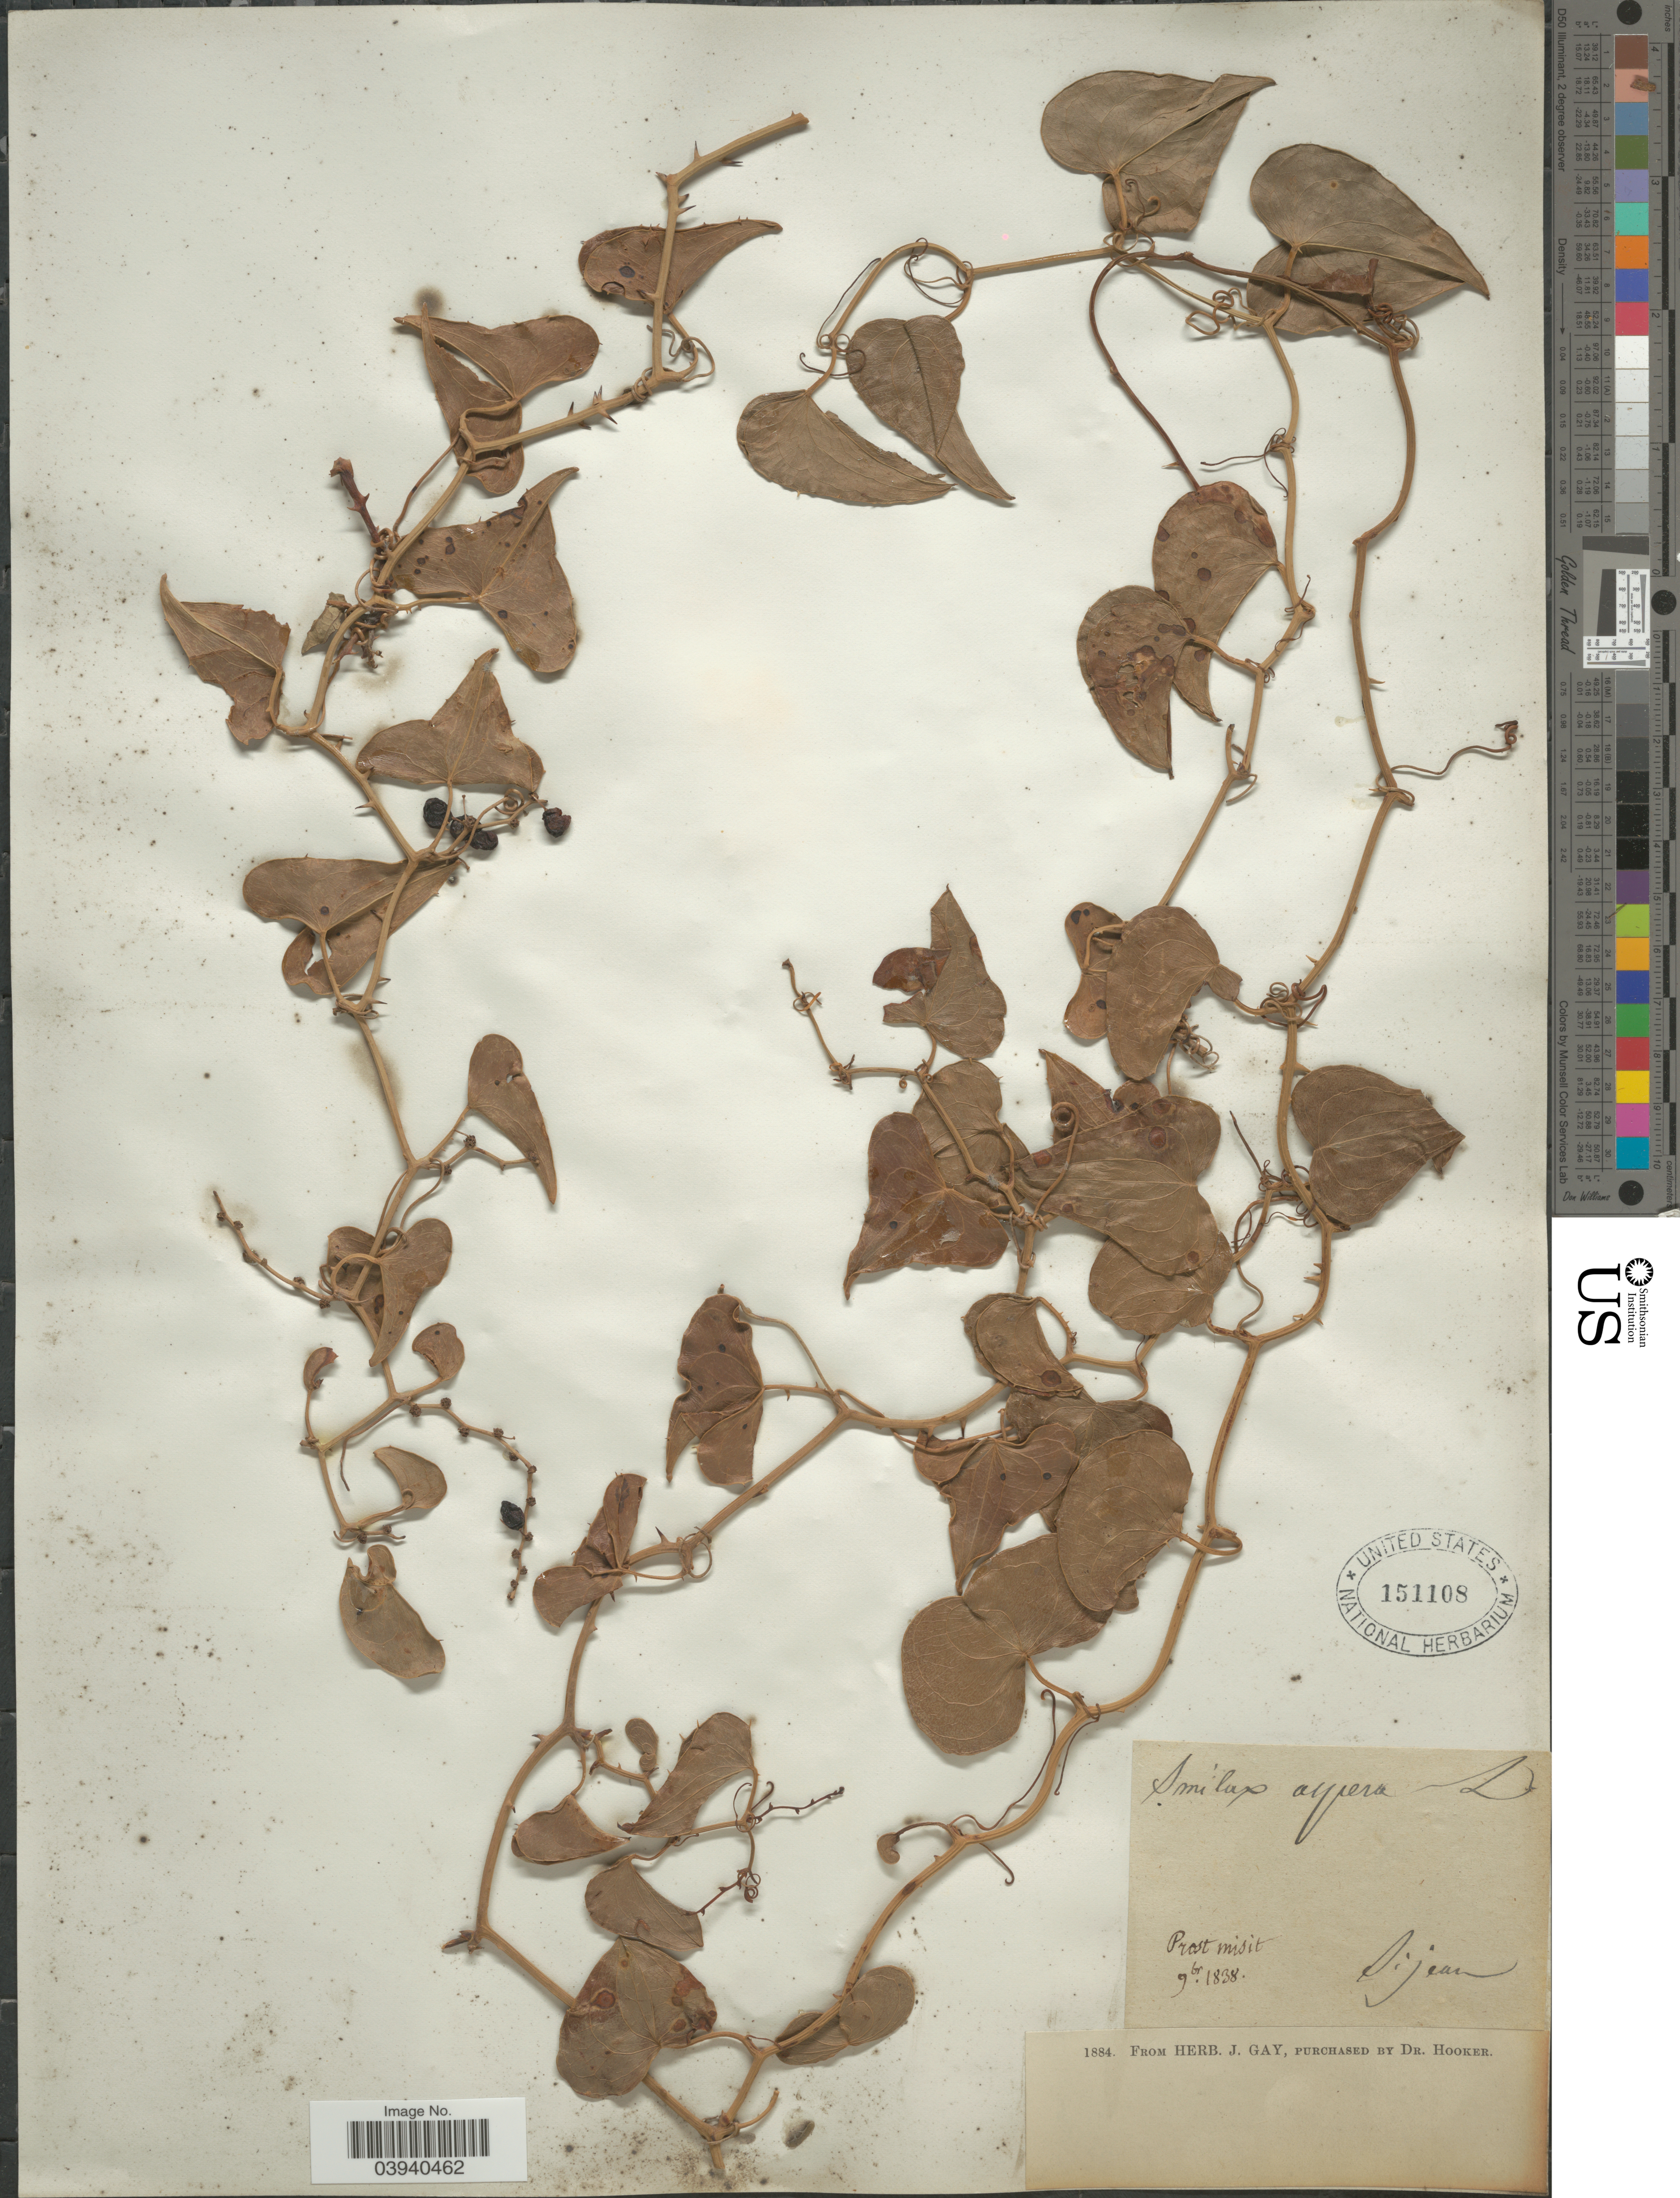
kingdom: Plantae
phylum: Tracheophyta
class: Liliopsida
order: Liliales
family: Smilacaceae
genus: Smilax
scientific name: Smilax aspera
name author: L.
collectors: Dijean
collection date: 1838-11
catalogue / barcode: US 151108